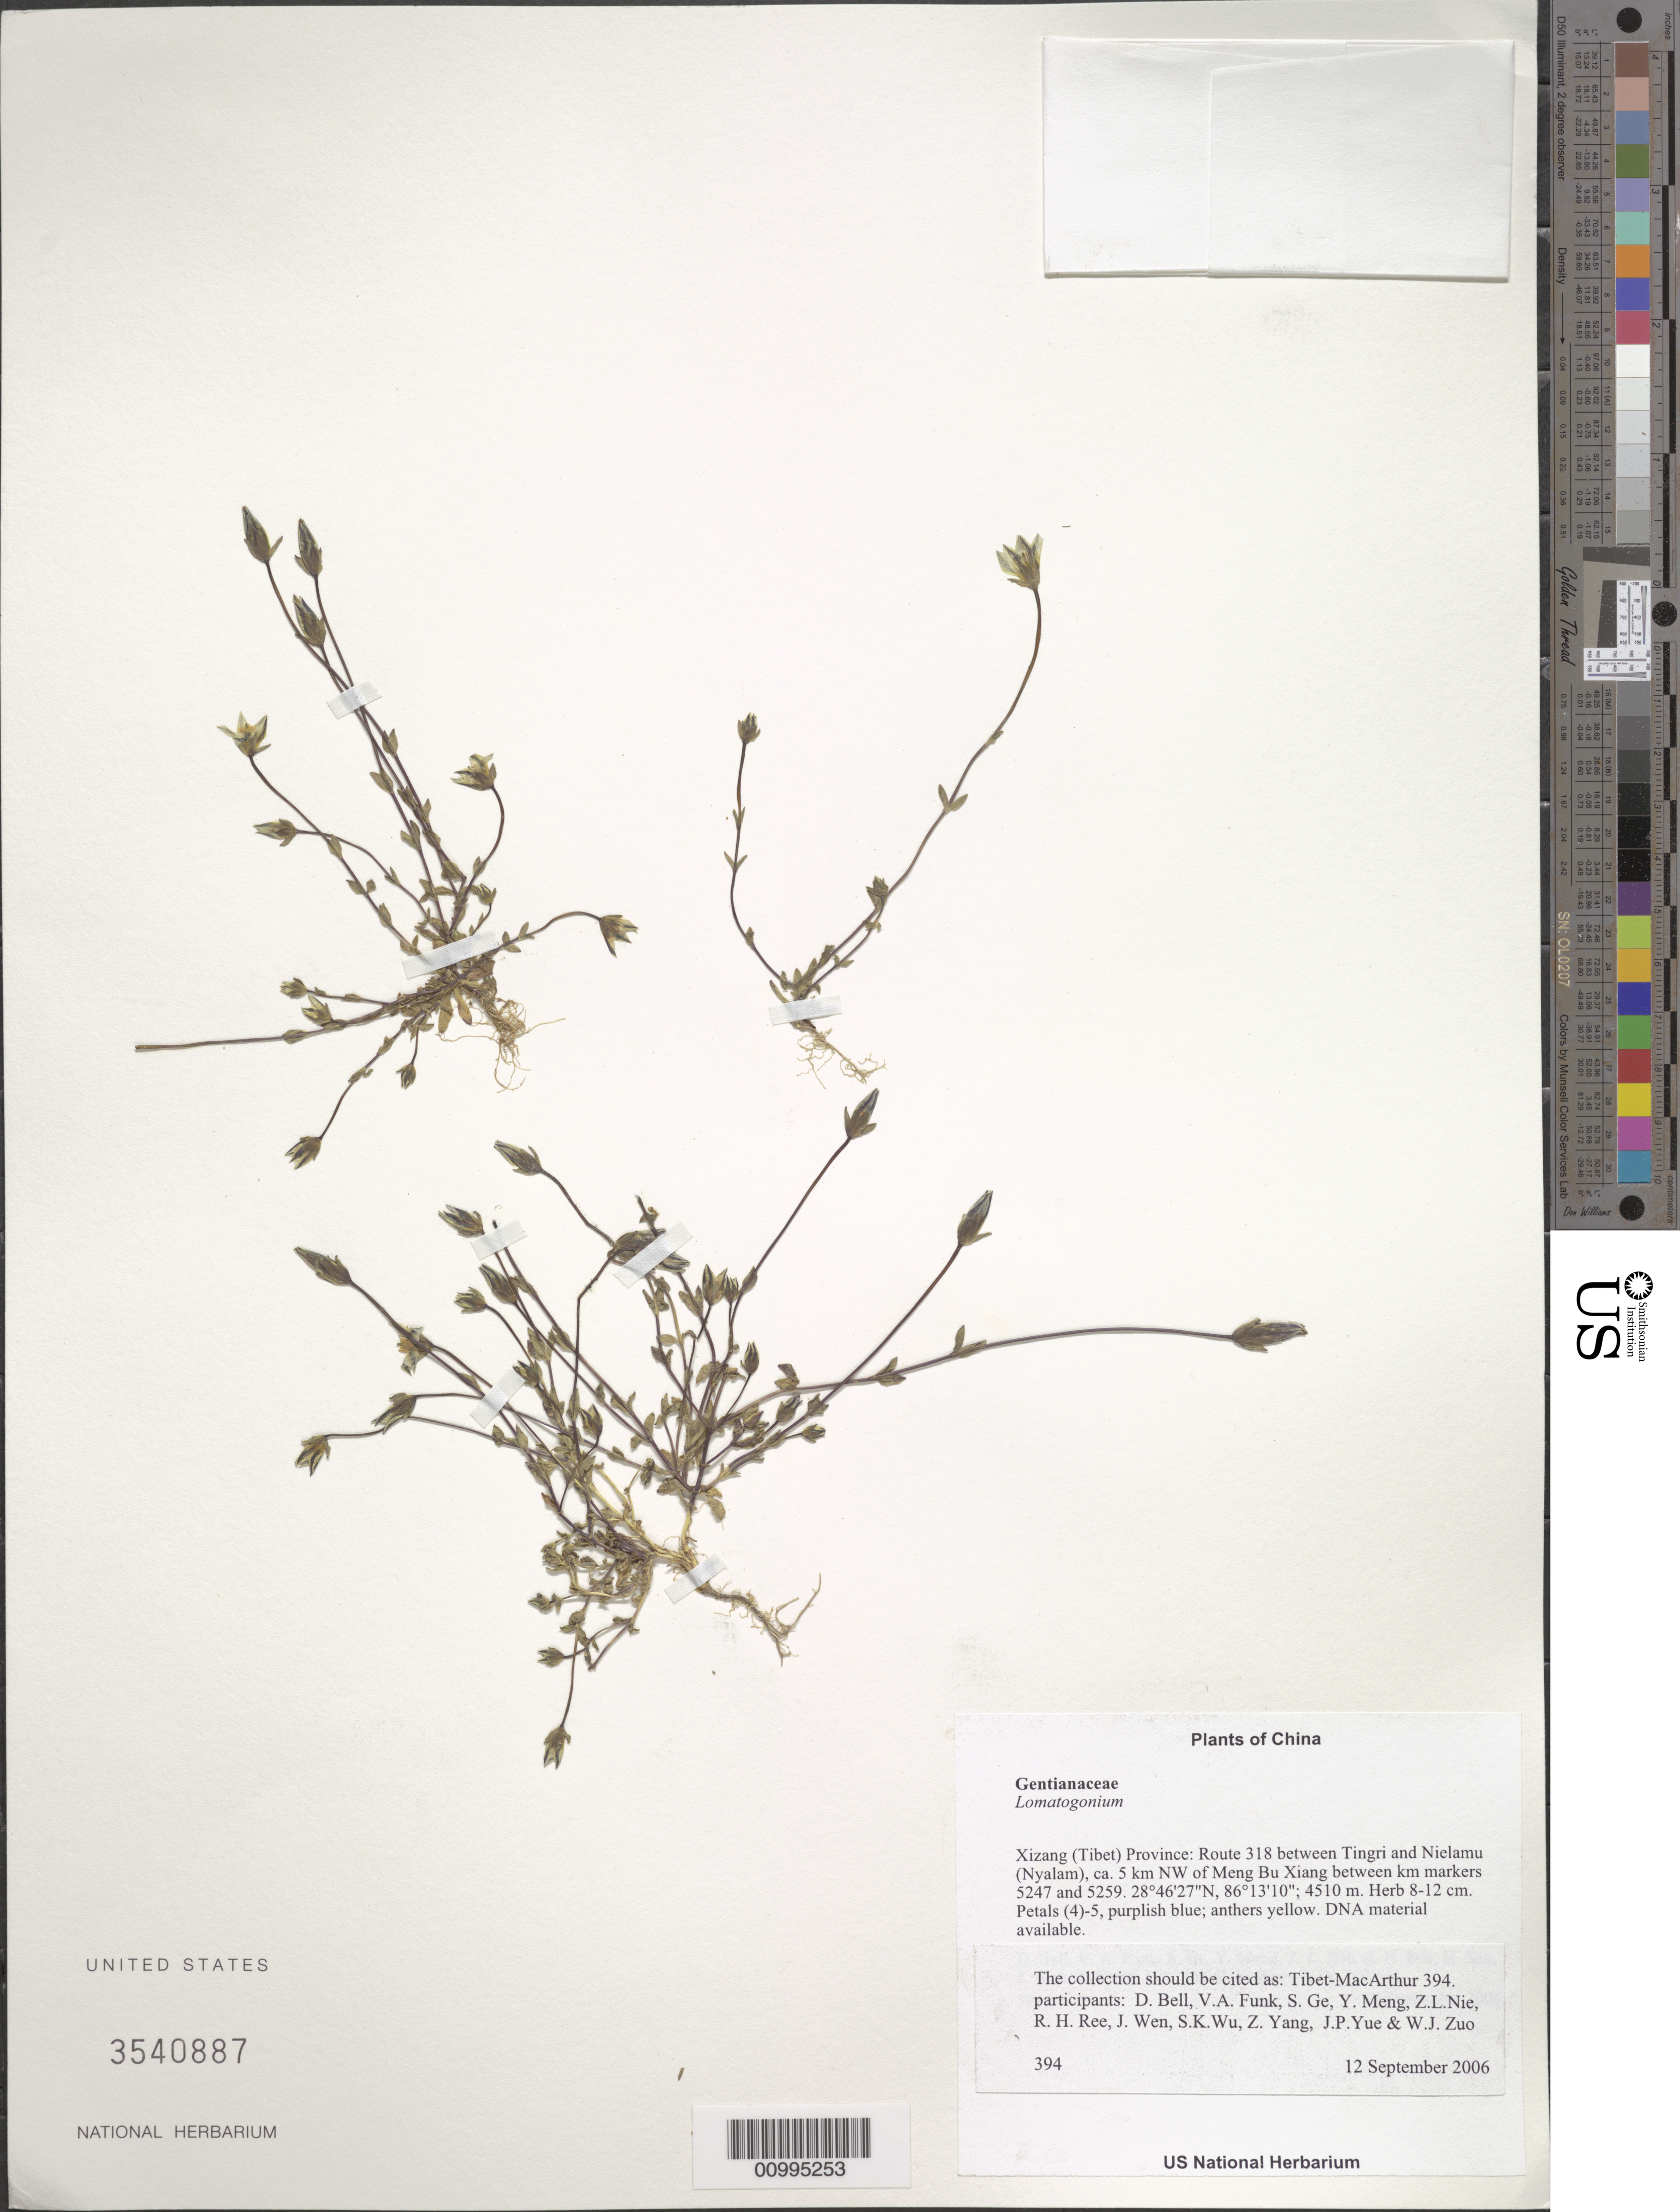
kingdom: Plantae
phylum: Tracheophyta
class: Magnoliopsida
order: Gentianales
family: Gentianaceae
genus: Lomatogonium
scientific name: Lomatogonium sp.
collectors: Tibet-MacArthur, D. A. Bell, V. Funk, S. Ge, Y. Meng, Z. Nie, R. Ree, H. Sun, J. Wen, Z. Yang, J. Yue, Z. Zhou & W. Zuo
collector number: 394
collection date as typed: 12 Sep 2006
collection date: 2006-09-12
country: China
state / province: Xizang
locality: Route 318 between Tingri and Nielamu (Nyalam), ca. 5 km NW of Meng Bu Xiang between km markers 5247 and 5259.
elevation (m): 4510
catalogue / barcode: US 3540887